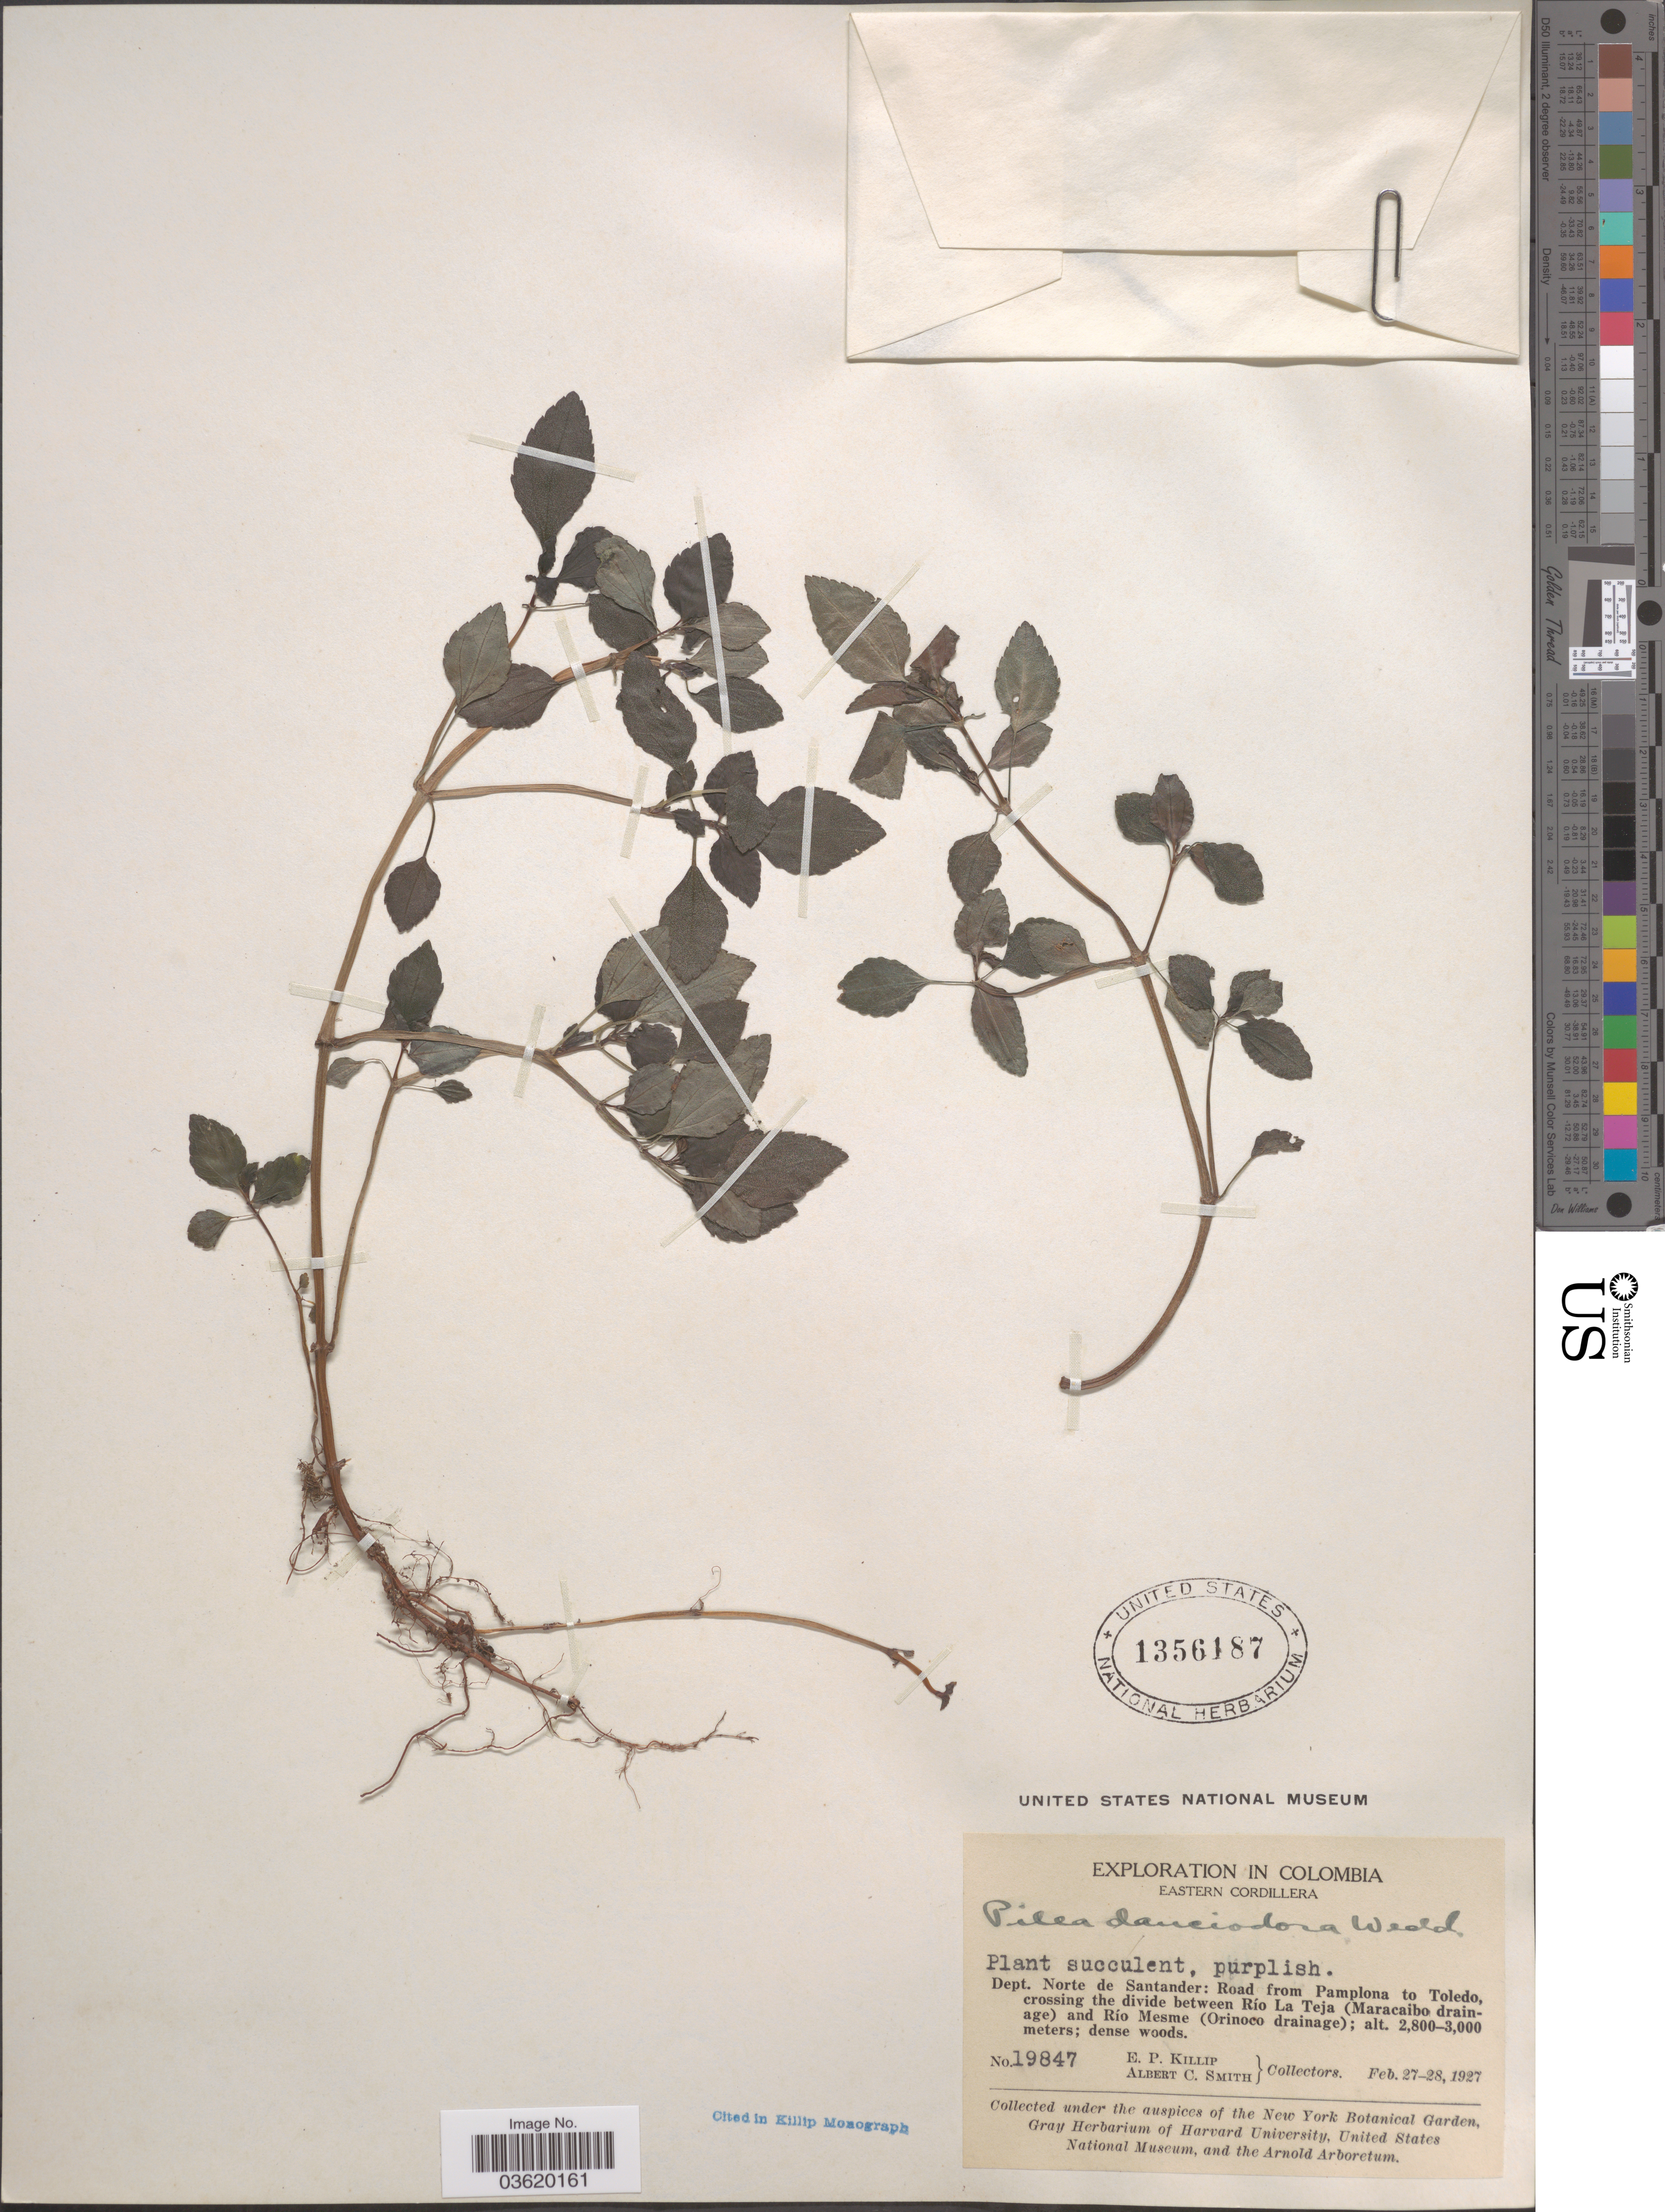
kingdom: Plantae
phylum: Tracheophyta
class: Magnoliopsida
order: Rosales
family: Urticaceae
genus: Pilea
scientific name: Pilea dauciodora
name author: Pav. ex Wedd.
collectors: E. P. Killip & A. C. Smith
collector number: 19847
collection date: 1927-02-27/1927-02-28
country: Colombia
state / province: Norte de Santander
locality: Eastern Cordillera. Dept. Norte de Santander: Road from Pamplona to Toledo, crossing the divide between Río La Teja (Maracaibo drainage) and Río Mesme (Orinoco drainage).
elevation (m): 2800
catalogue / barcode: US 1356187